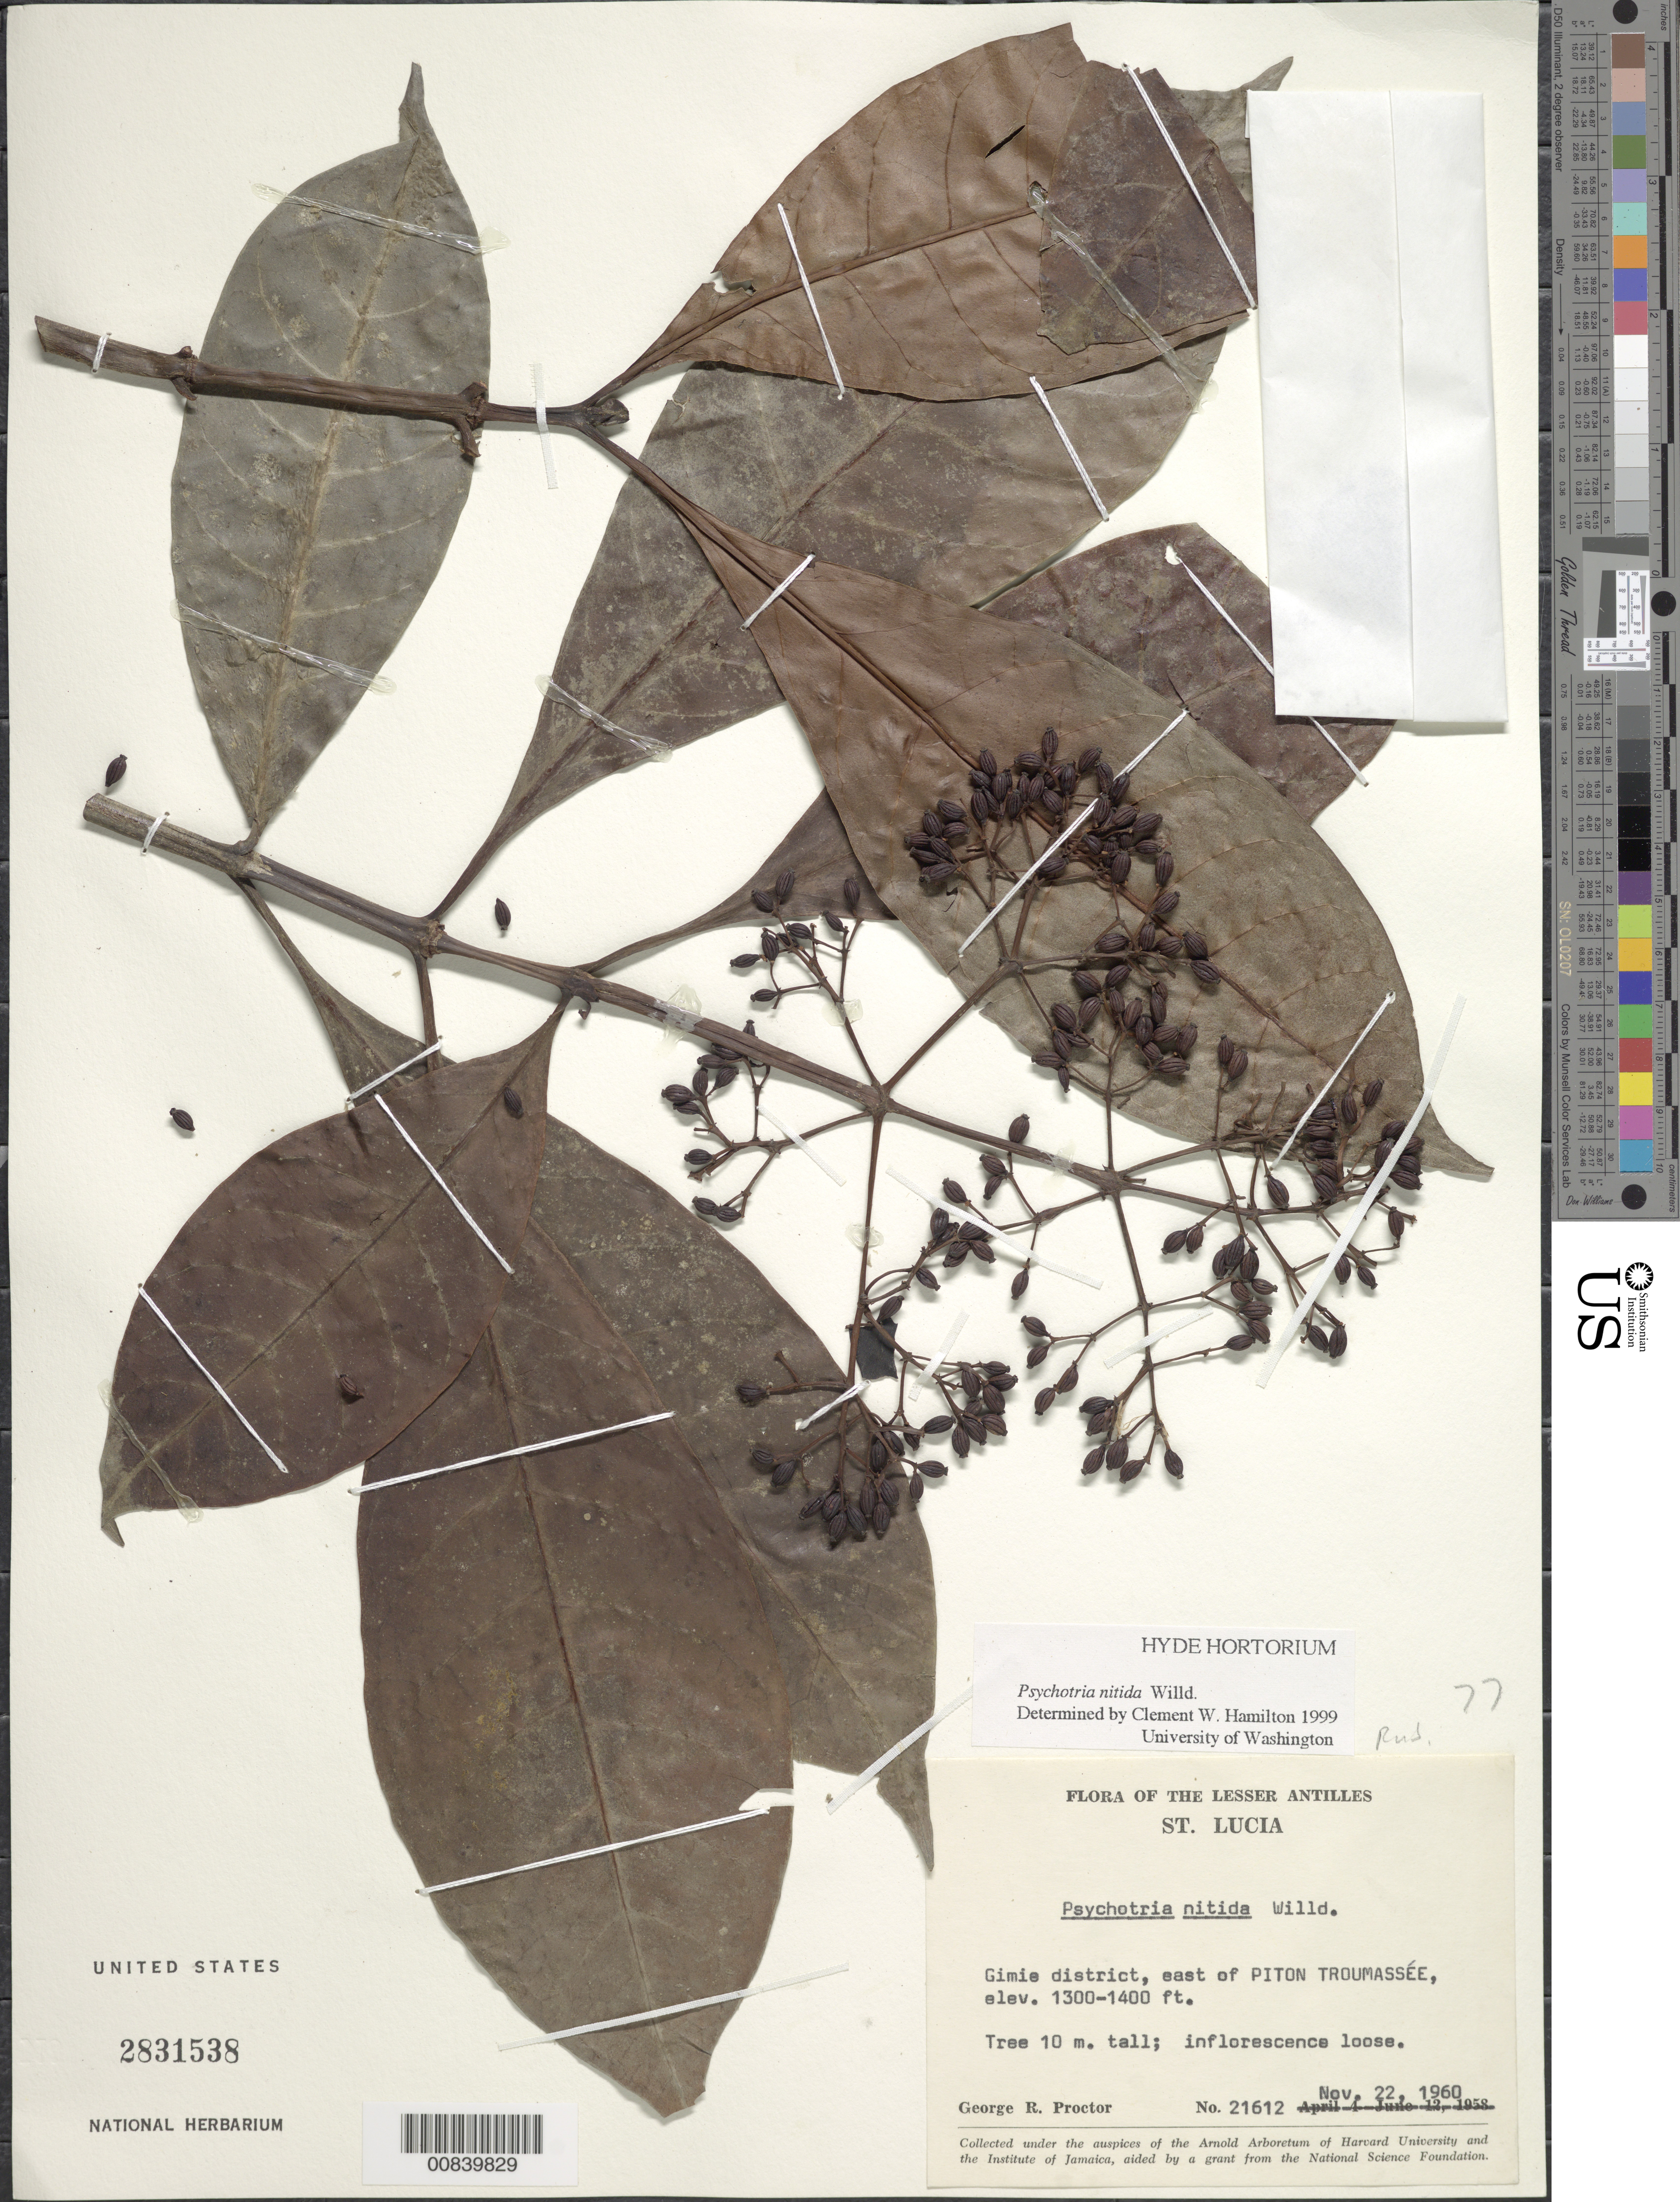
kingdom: Plantae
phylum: Tracheophyta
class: Magnoliopsida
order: Gentianales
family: Rubiaceae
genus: Psychotria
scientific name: Psychotria mapourioides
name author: DC.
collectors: G. R. Proctor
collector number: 21612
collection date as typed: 22 Nov 1960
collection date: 1960-11-22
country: St. Lucia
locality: Gimie district, east of Piton Troumassée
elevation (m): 396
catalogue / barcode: US 2831538